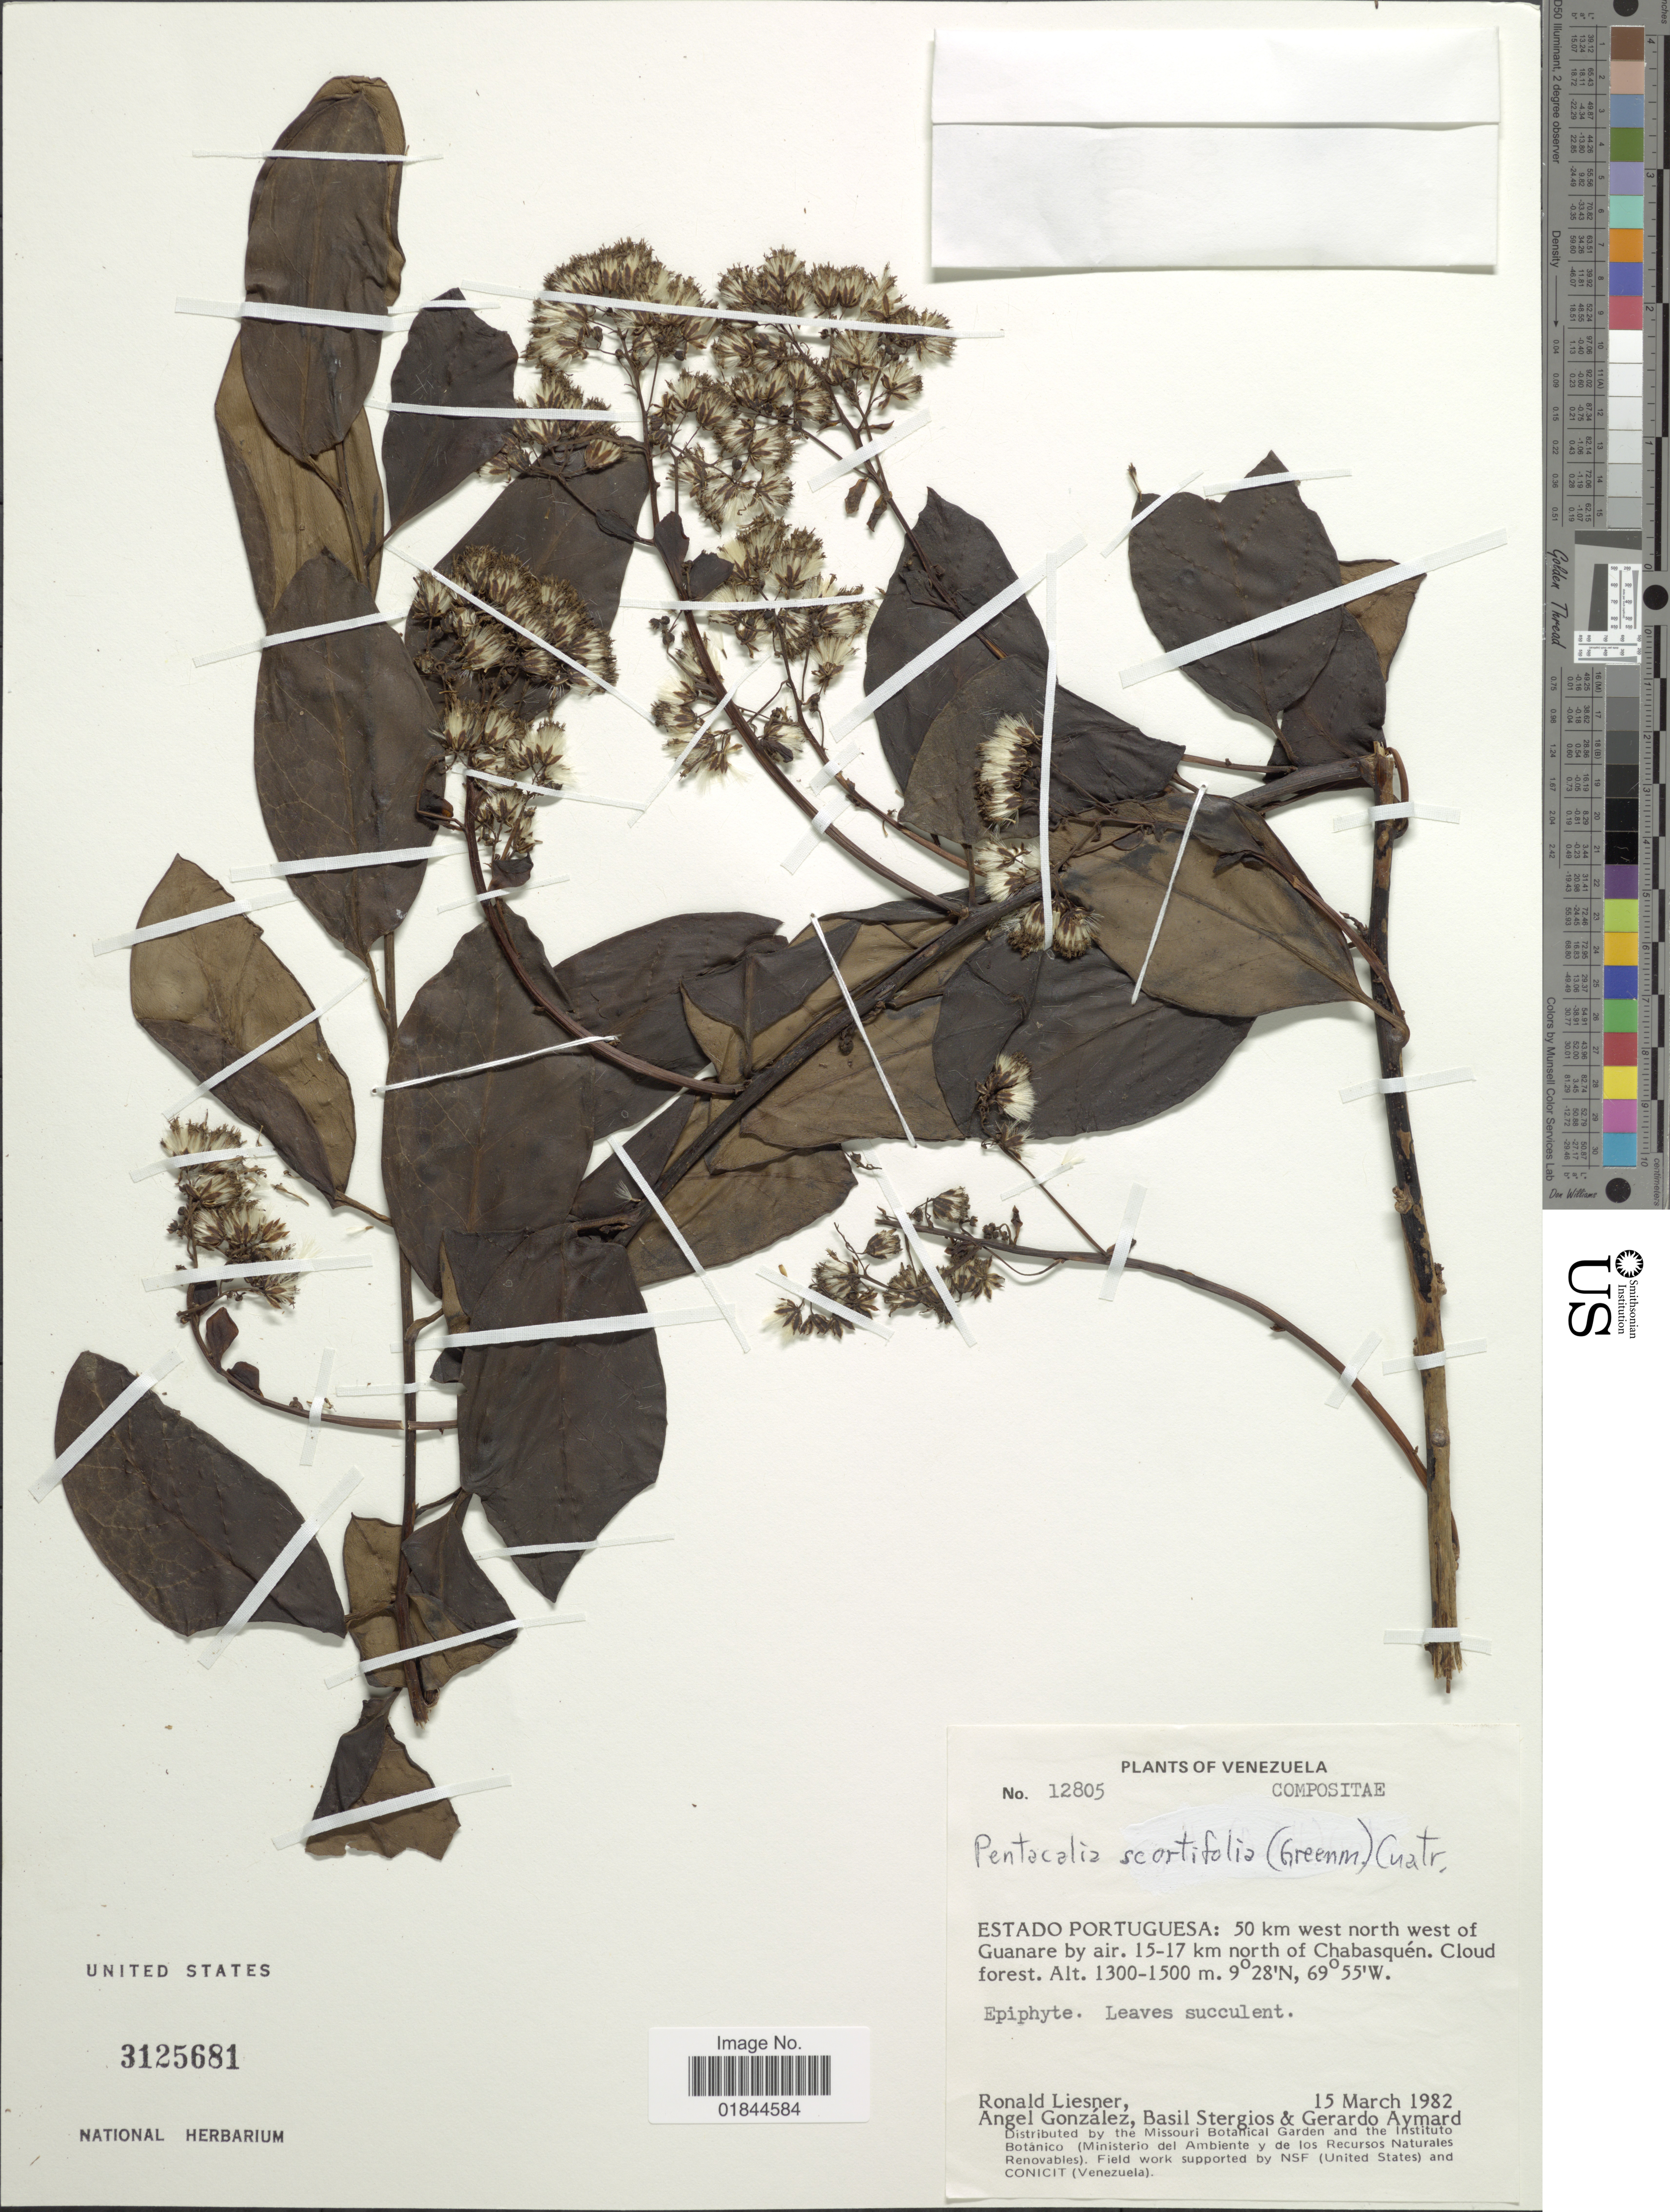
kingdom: Plantae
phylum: Tracheophyta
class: Magnoliopsida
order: Asterales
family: Asteraceae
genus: Pentacalia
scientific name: Pentacalia scortifolia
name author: (Greenm.) Cuatrec.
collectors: R. L. Liesner, A. C. González, B. G. Stergios & G. A. Aymard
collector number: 12805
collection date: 1982-03-15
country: Venezuela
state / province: Portuguesa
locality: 50 km WNW of Guanare by air. 15 to 17 km N of Chabasquén.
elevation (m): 1300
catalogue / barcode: US 3125681